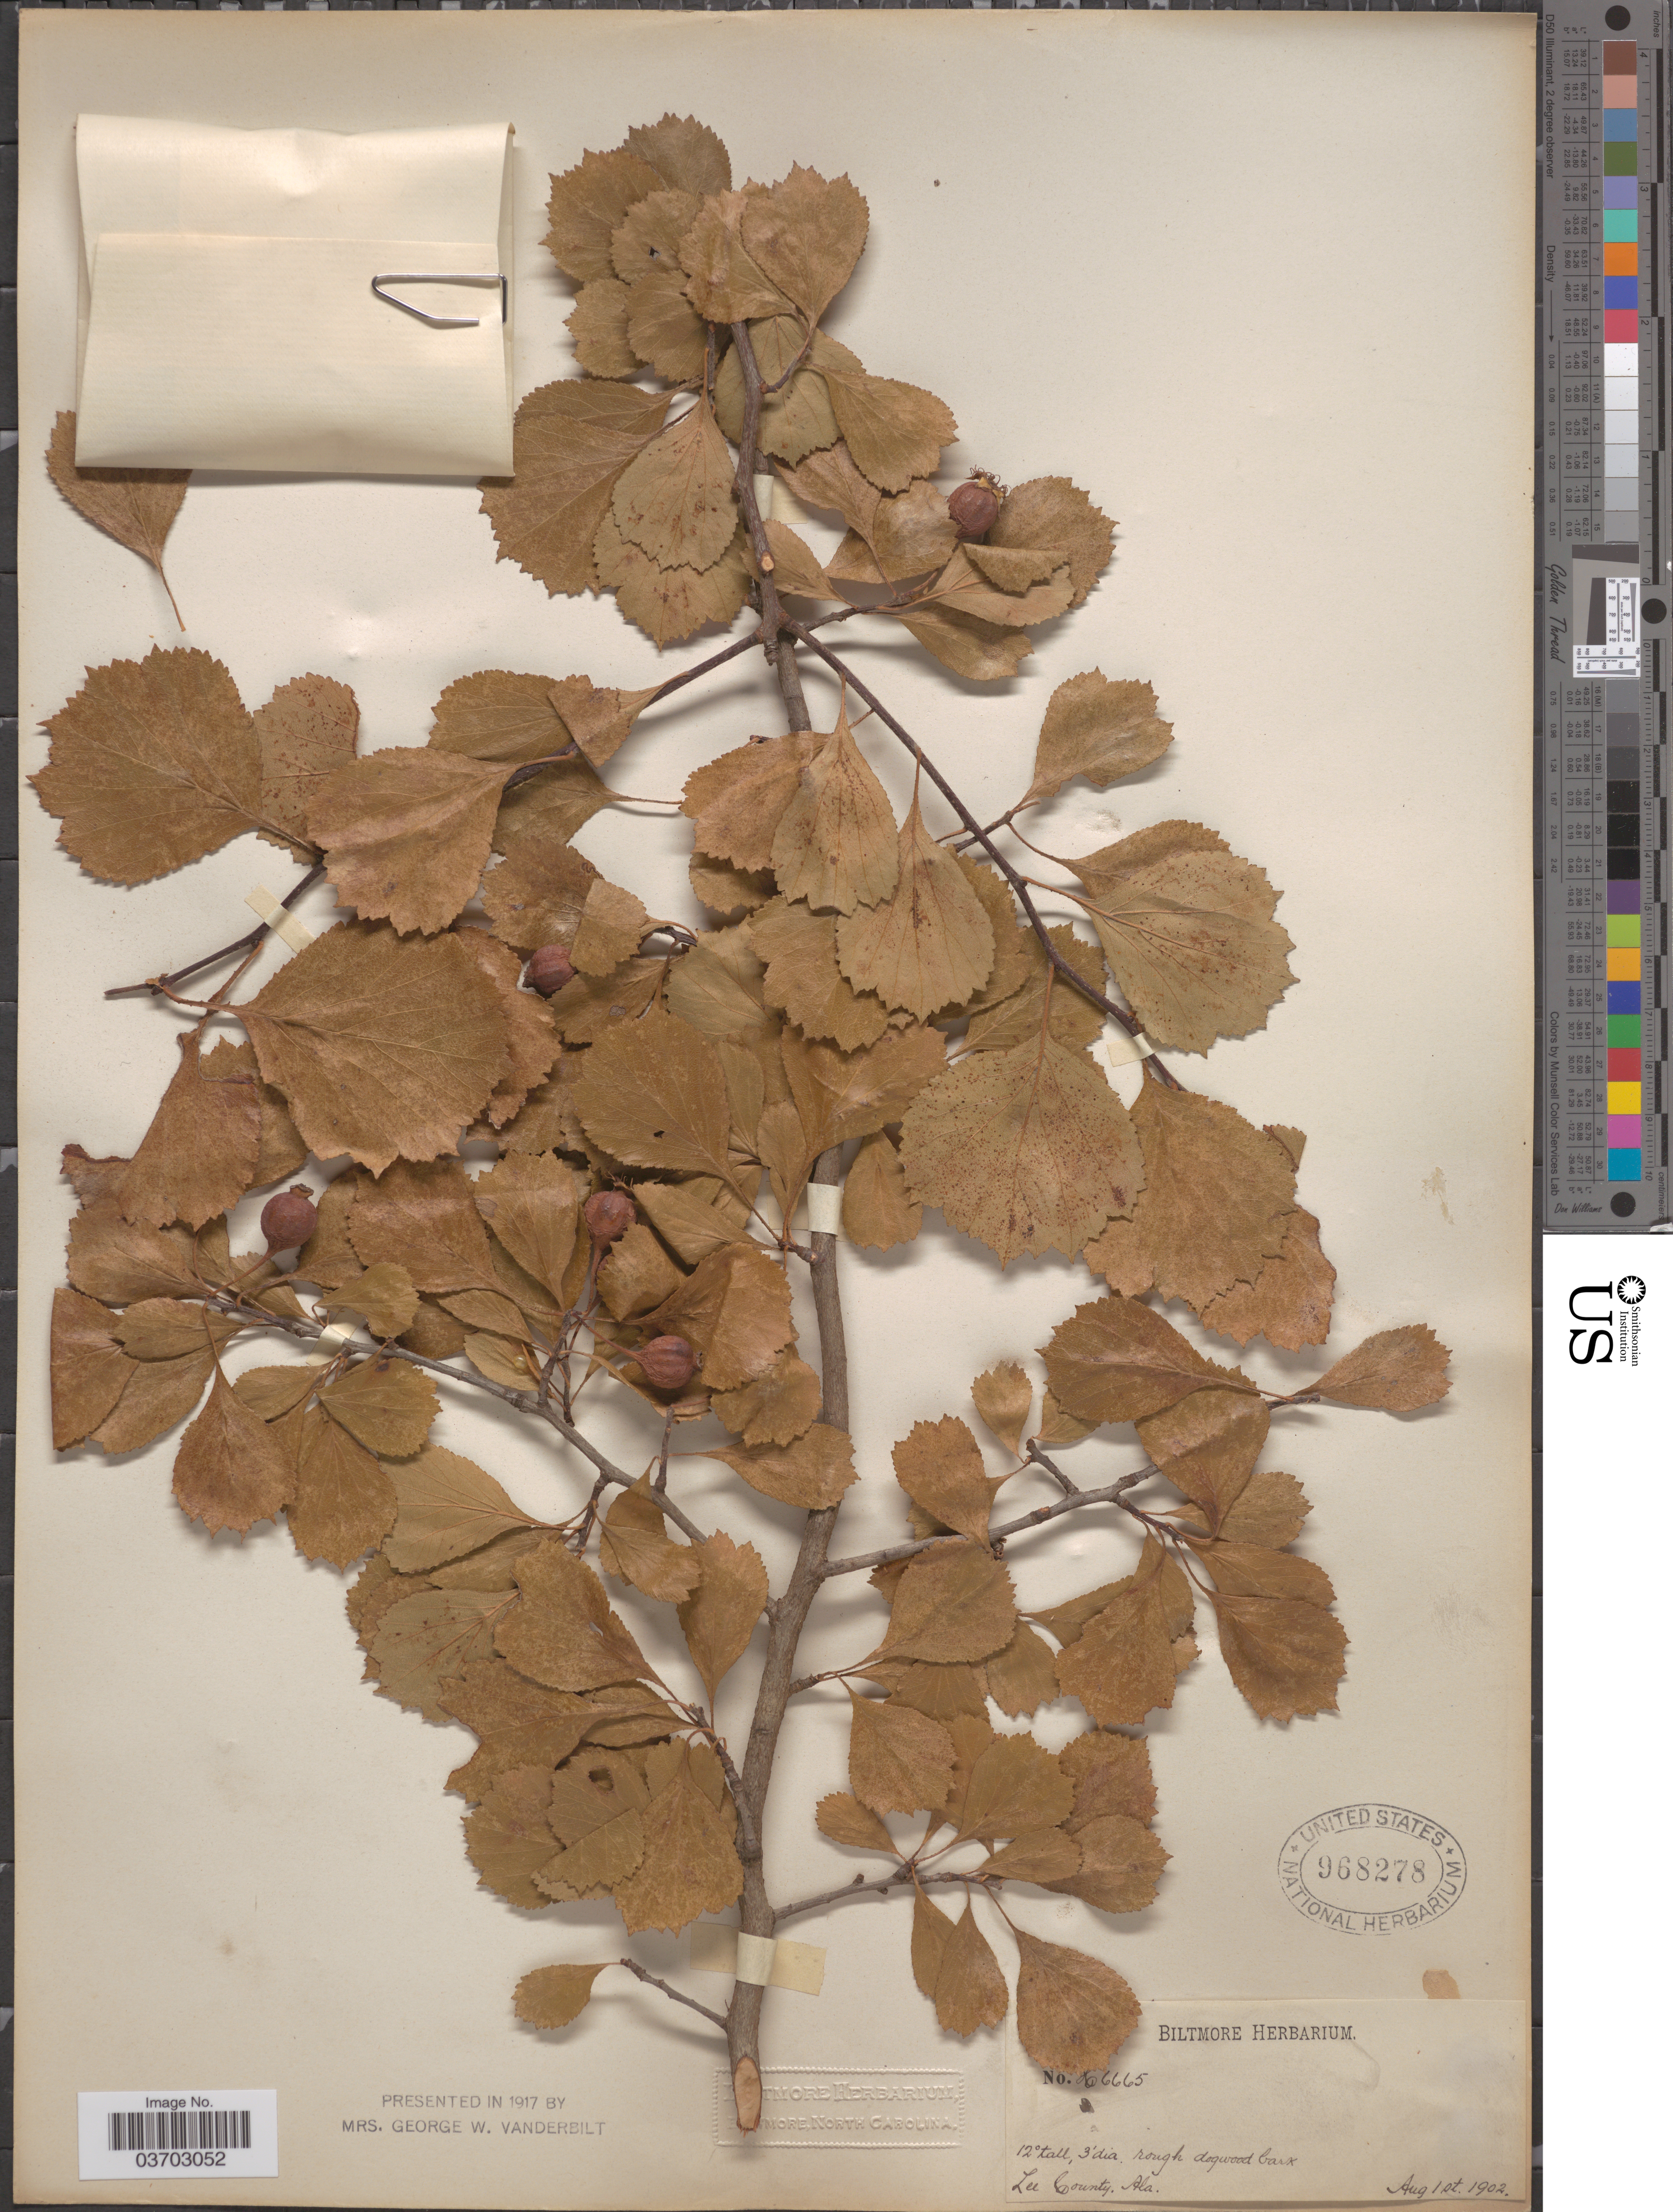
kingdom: Plantae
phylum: Tracheophyta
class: Magnoliopsida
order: Rosales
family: Rosaceae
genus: Crataegus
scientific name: Crataegus sp.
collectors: ex herb. Biltmore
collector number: !6665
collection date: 1902-08-01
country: United States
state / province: Alabama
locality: Lee County.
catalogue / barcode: US 968278